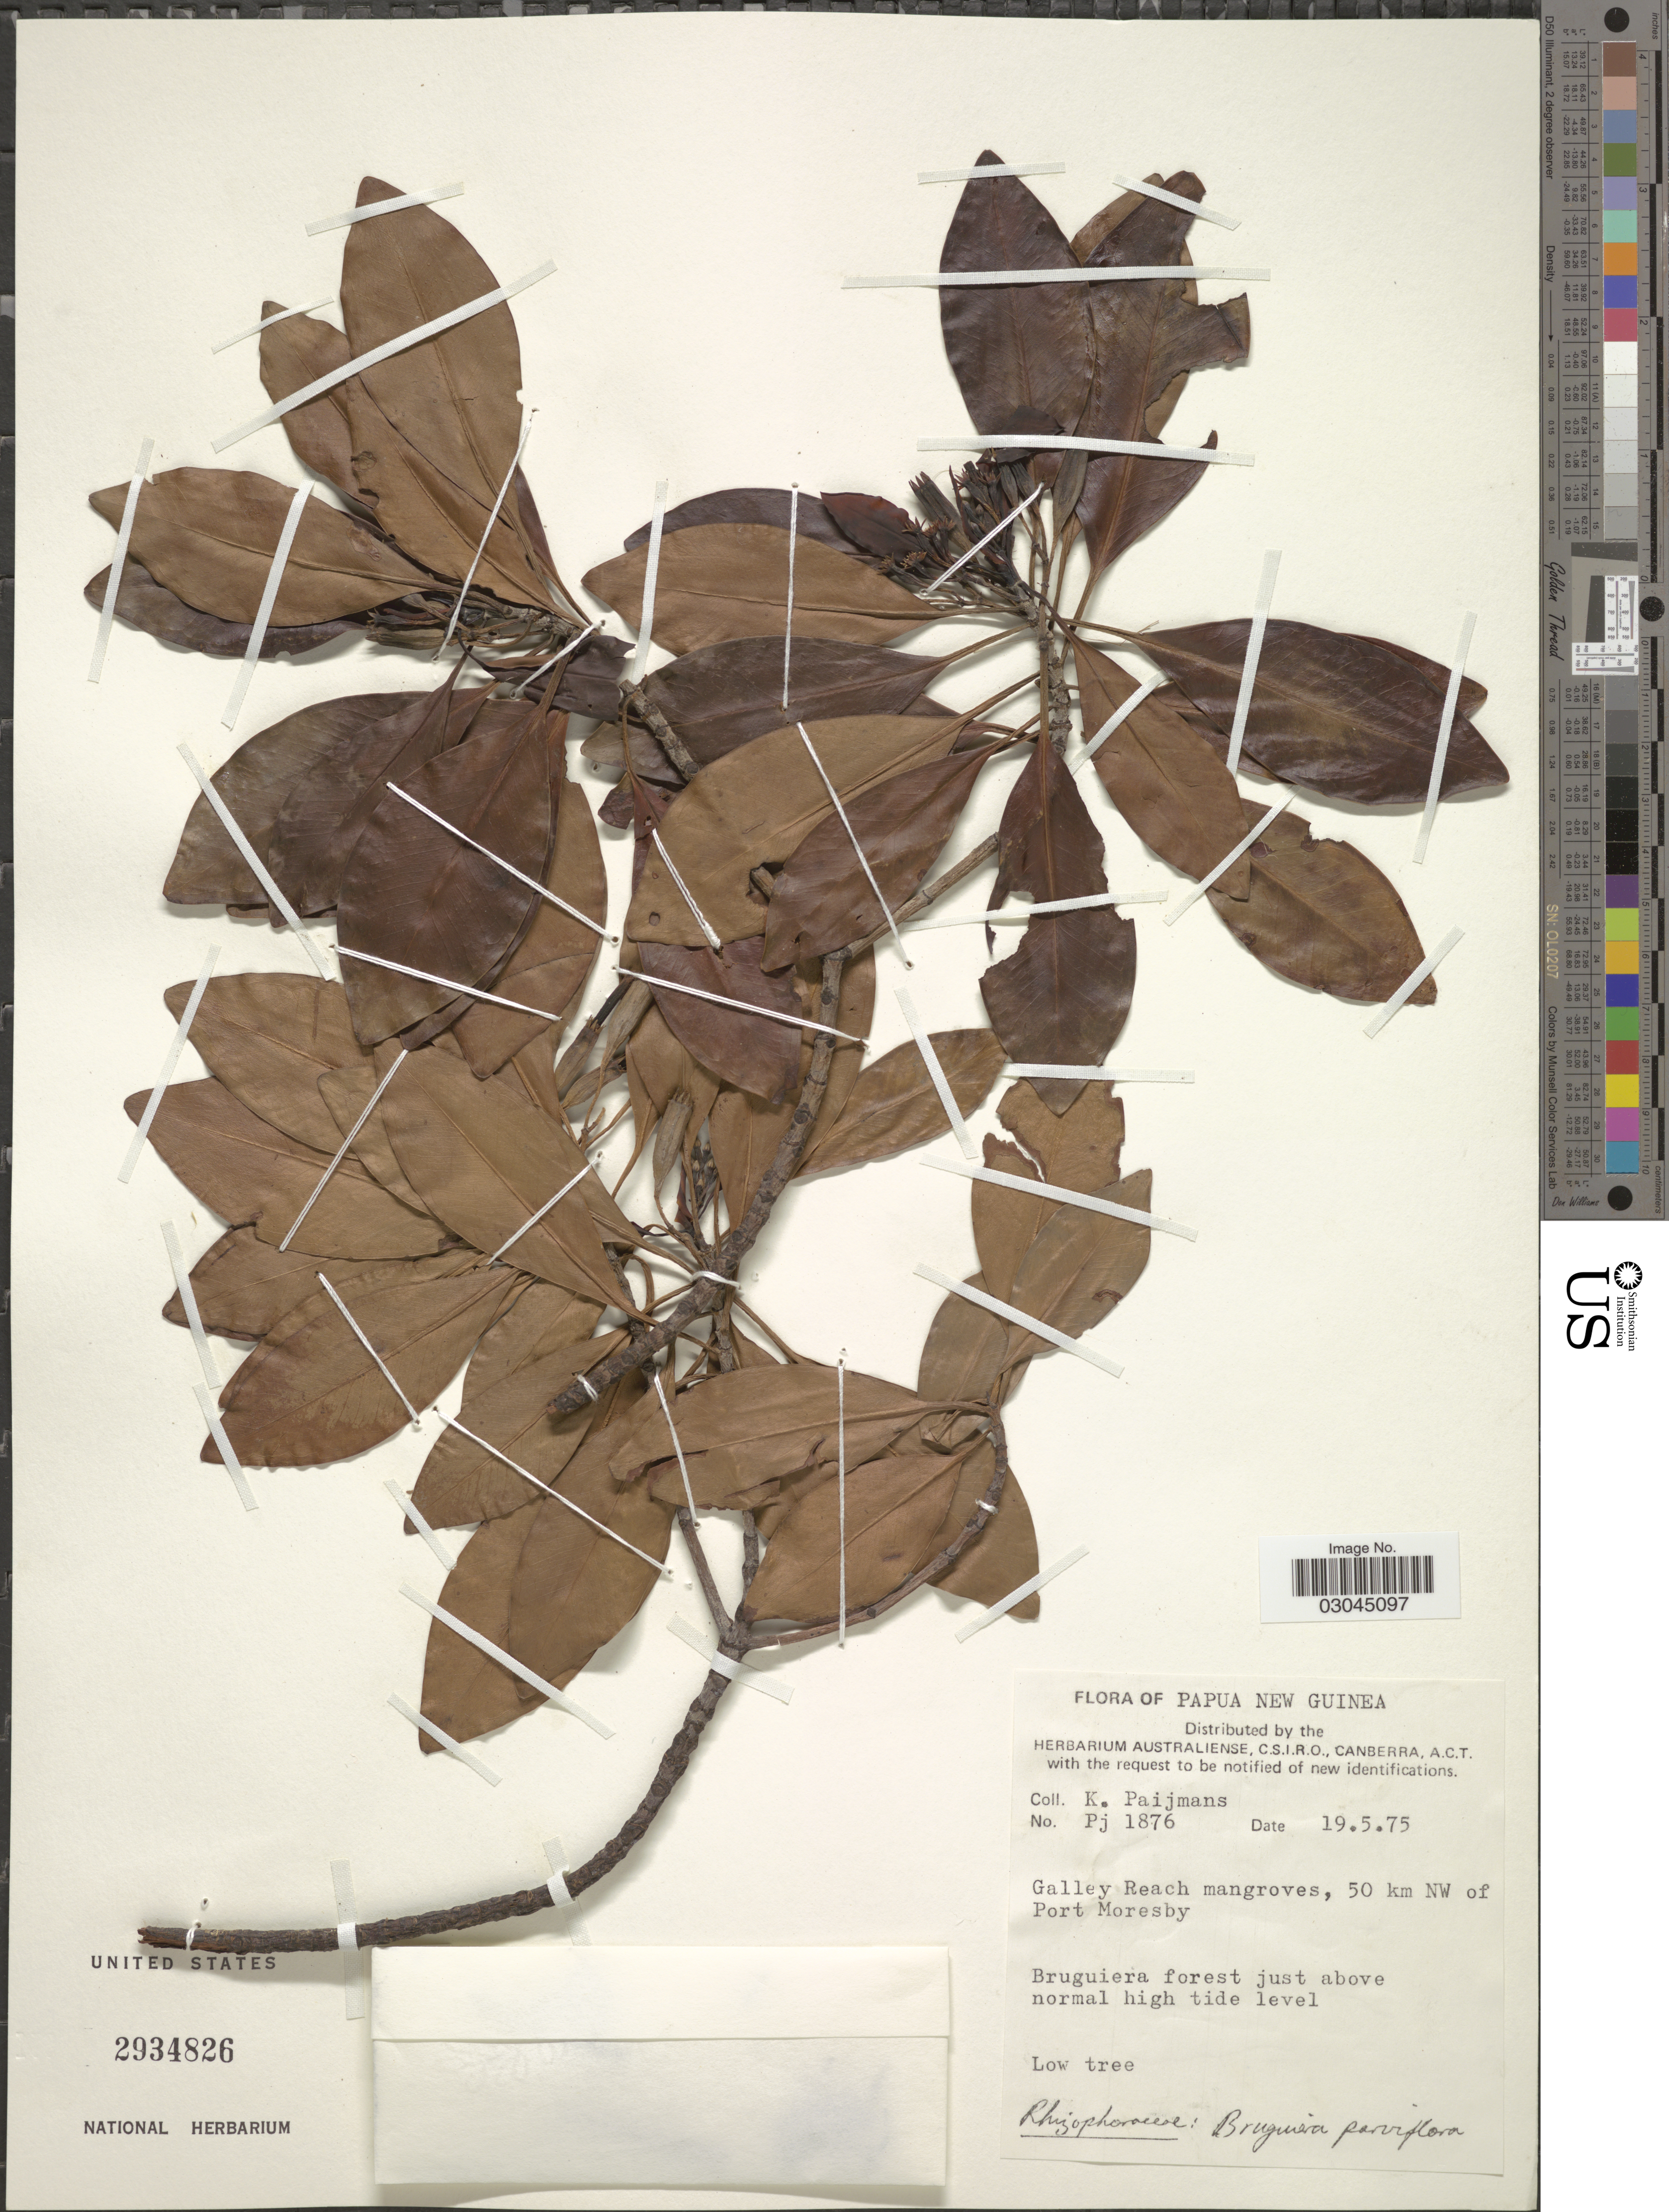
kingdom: Plantae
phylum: Tracheophyta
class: Magnoliopsida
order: Malpighiales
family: Rhizophoraceae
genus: Bruguiera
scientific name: Bruguiera parviflora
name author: (Roxb.) Wight & Arn. ex Griff.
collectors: K. Paijmans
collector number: Pj 1876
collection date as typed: Transcribed d/m/y: 19/5/75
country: Papua New Guinea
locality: Galley Reach mangroves, 50 km NW of Port Moresby.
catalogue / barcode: US 2934826